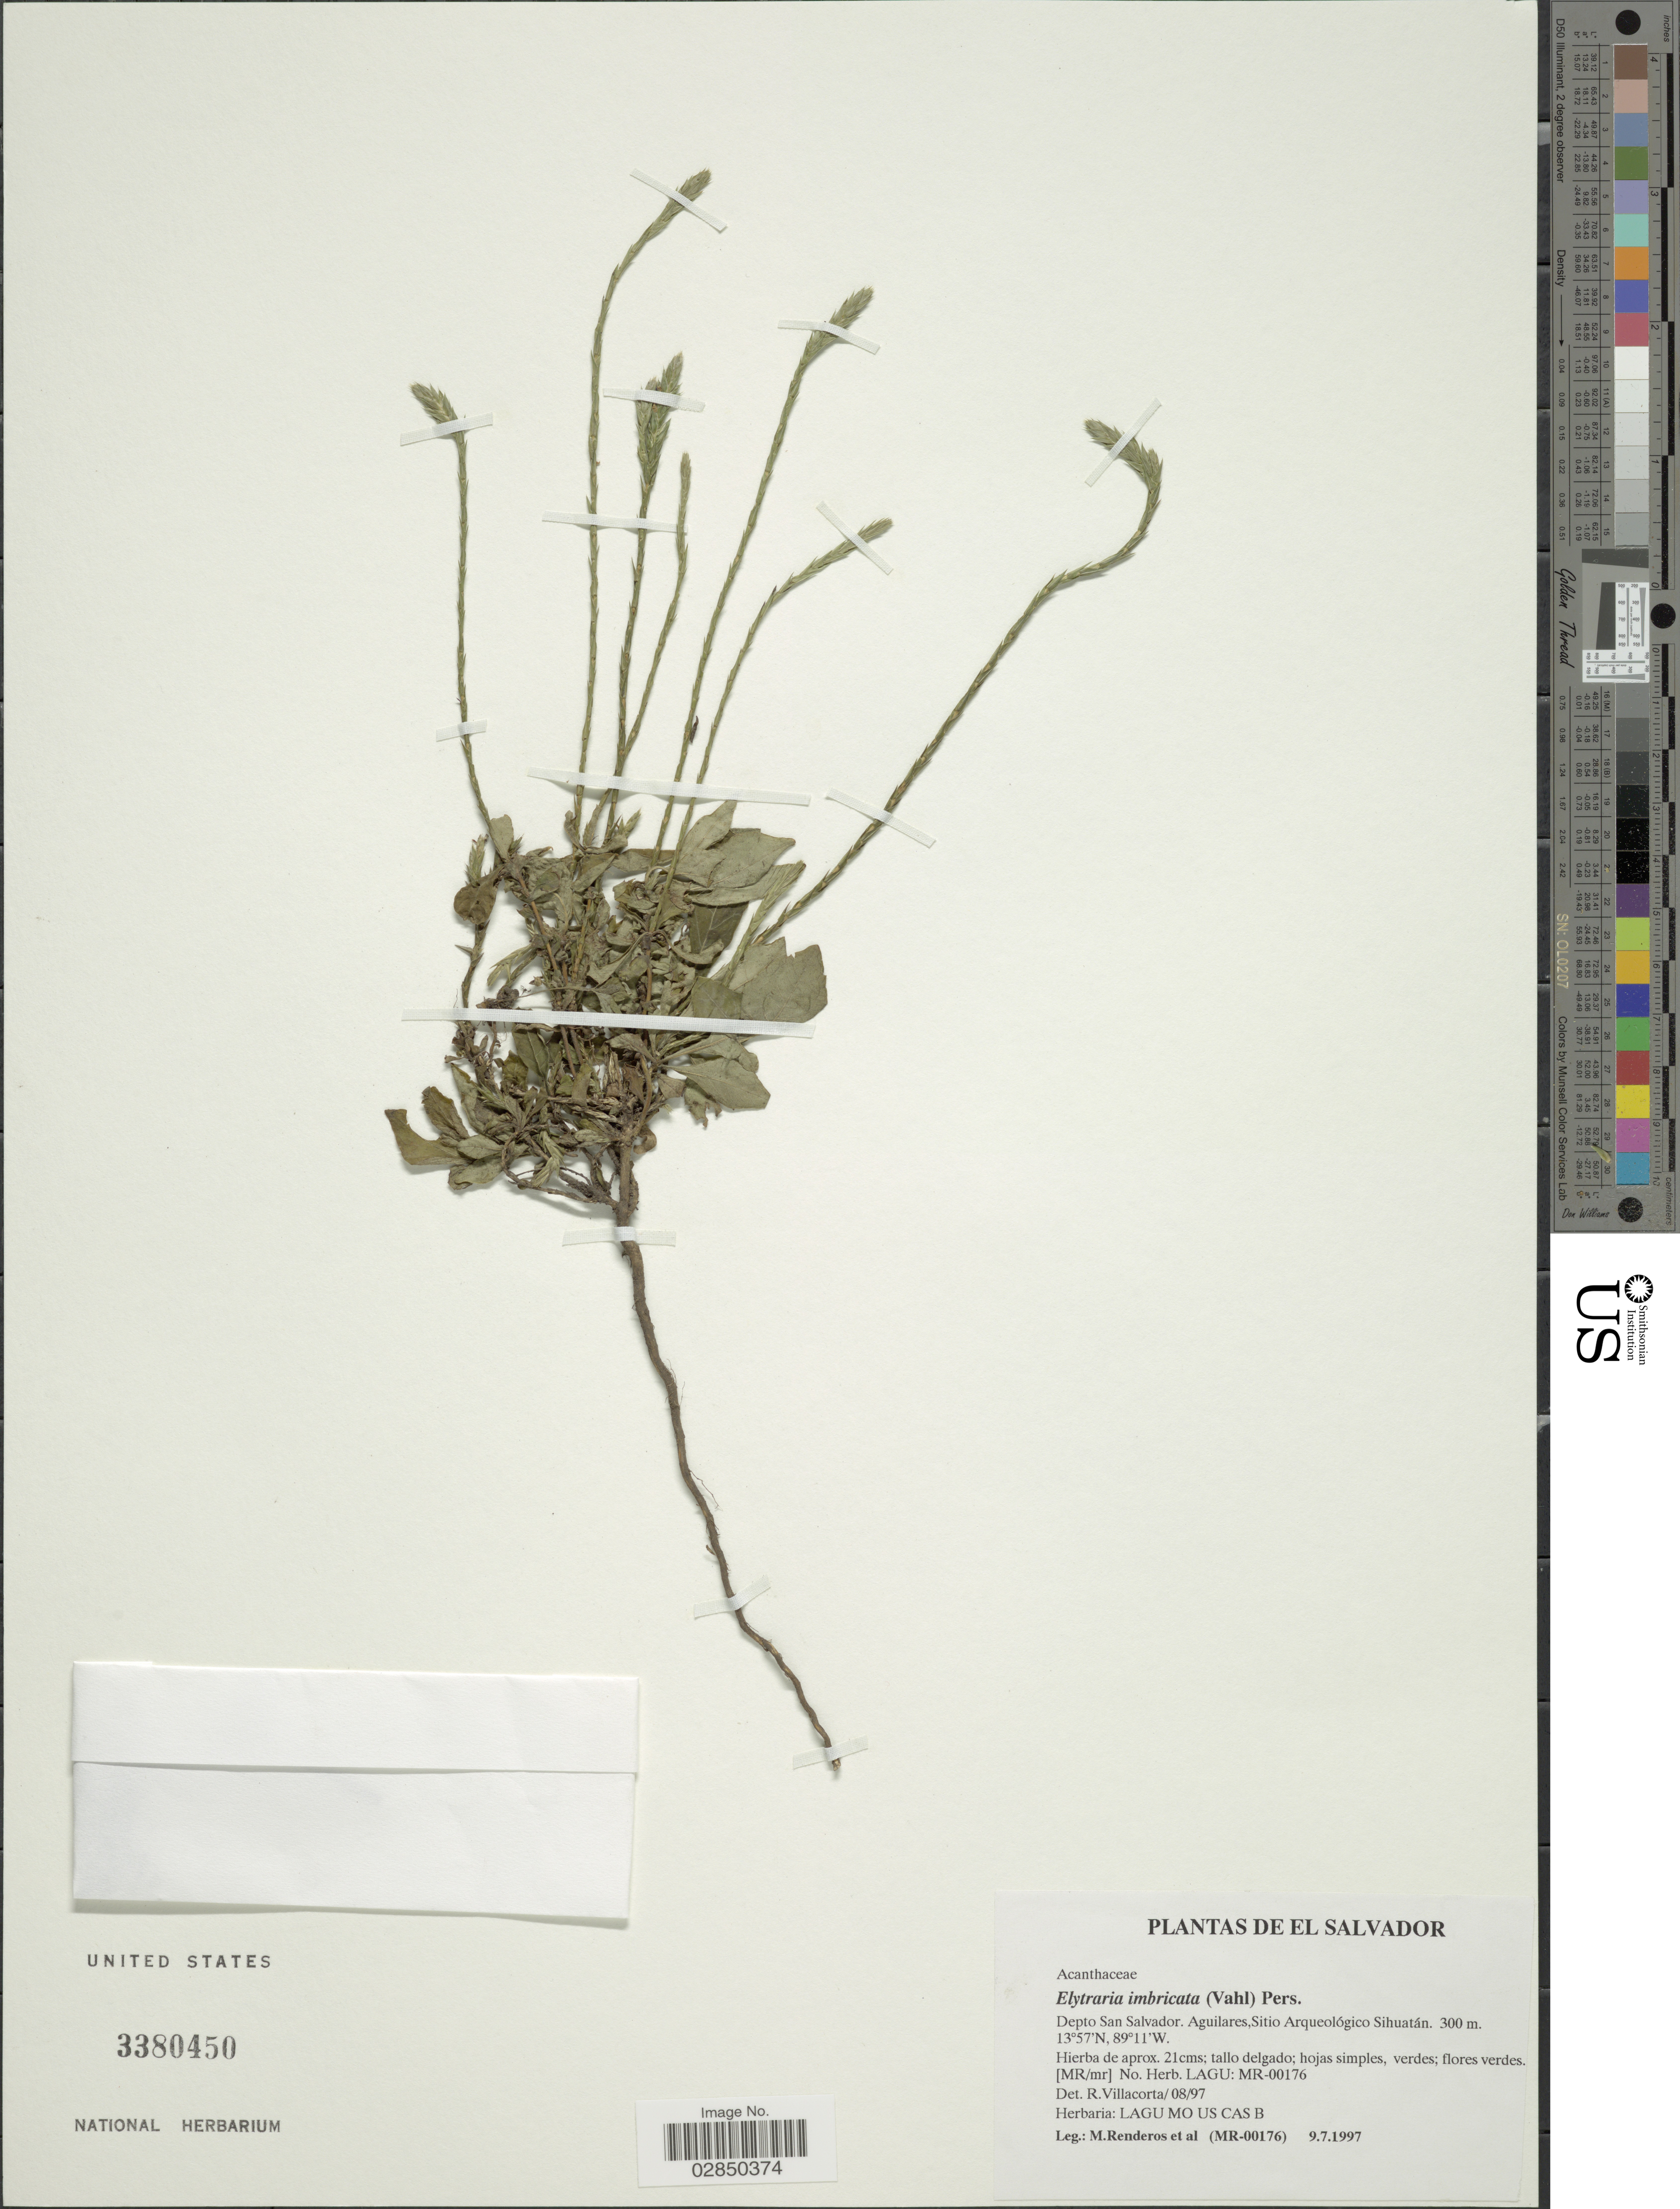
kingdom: Plantae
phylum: Tracheophyta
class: Magnoliopsida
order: Lamiales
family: Acanthaceae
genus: Elytraria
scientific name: Elytraria imbricata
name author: (Vahl) Pers.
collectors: M. Renderos & et al.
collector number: (MR-00176)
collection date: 1997-07-09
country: El Salvador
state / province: San Salvador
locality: Depto San Salvador. Aguilares, Sitio Arqueológico Sihuatán.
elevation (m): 300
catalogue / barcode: US 3380450